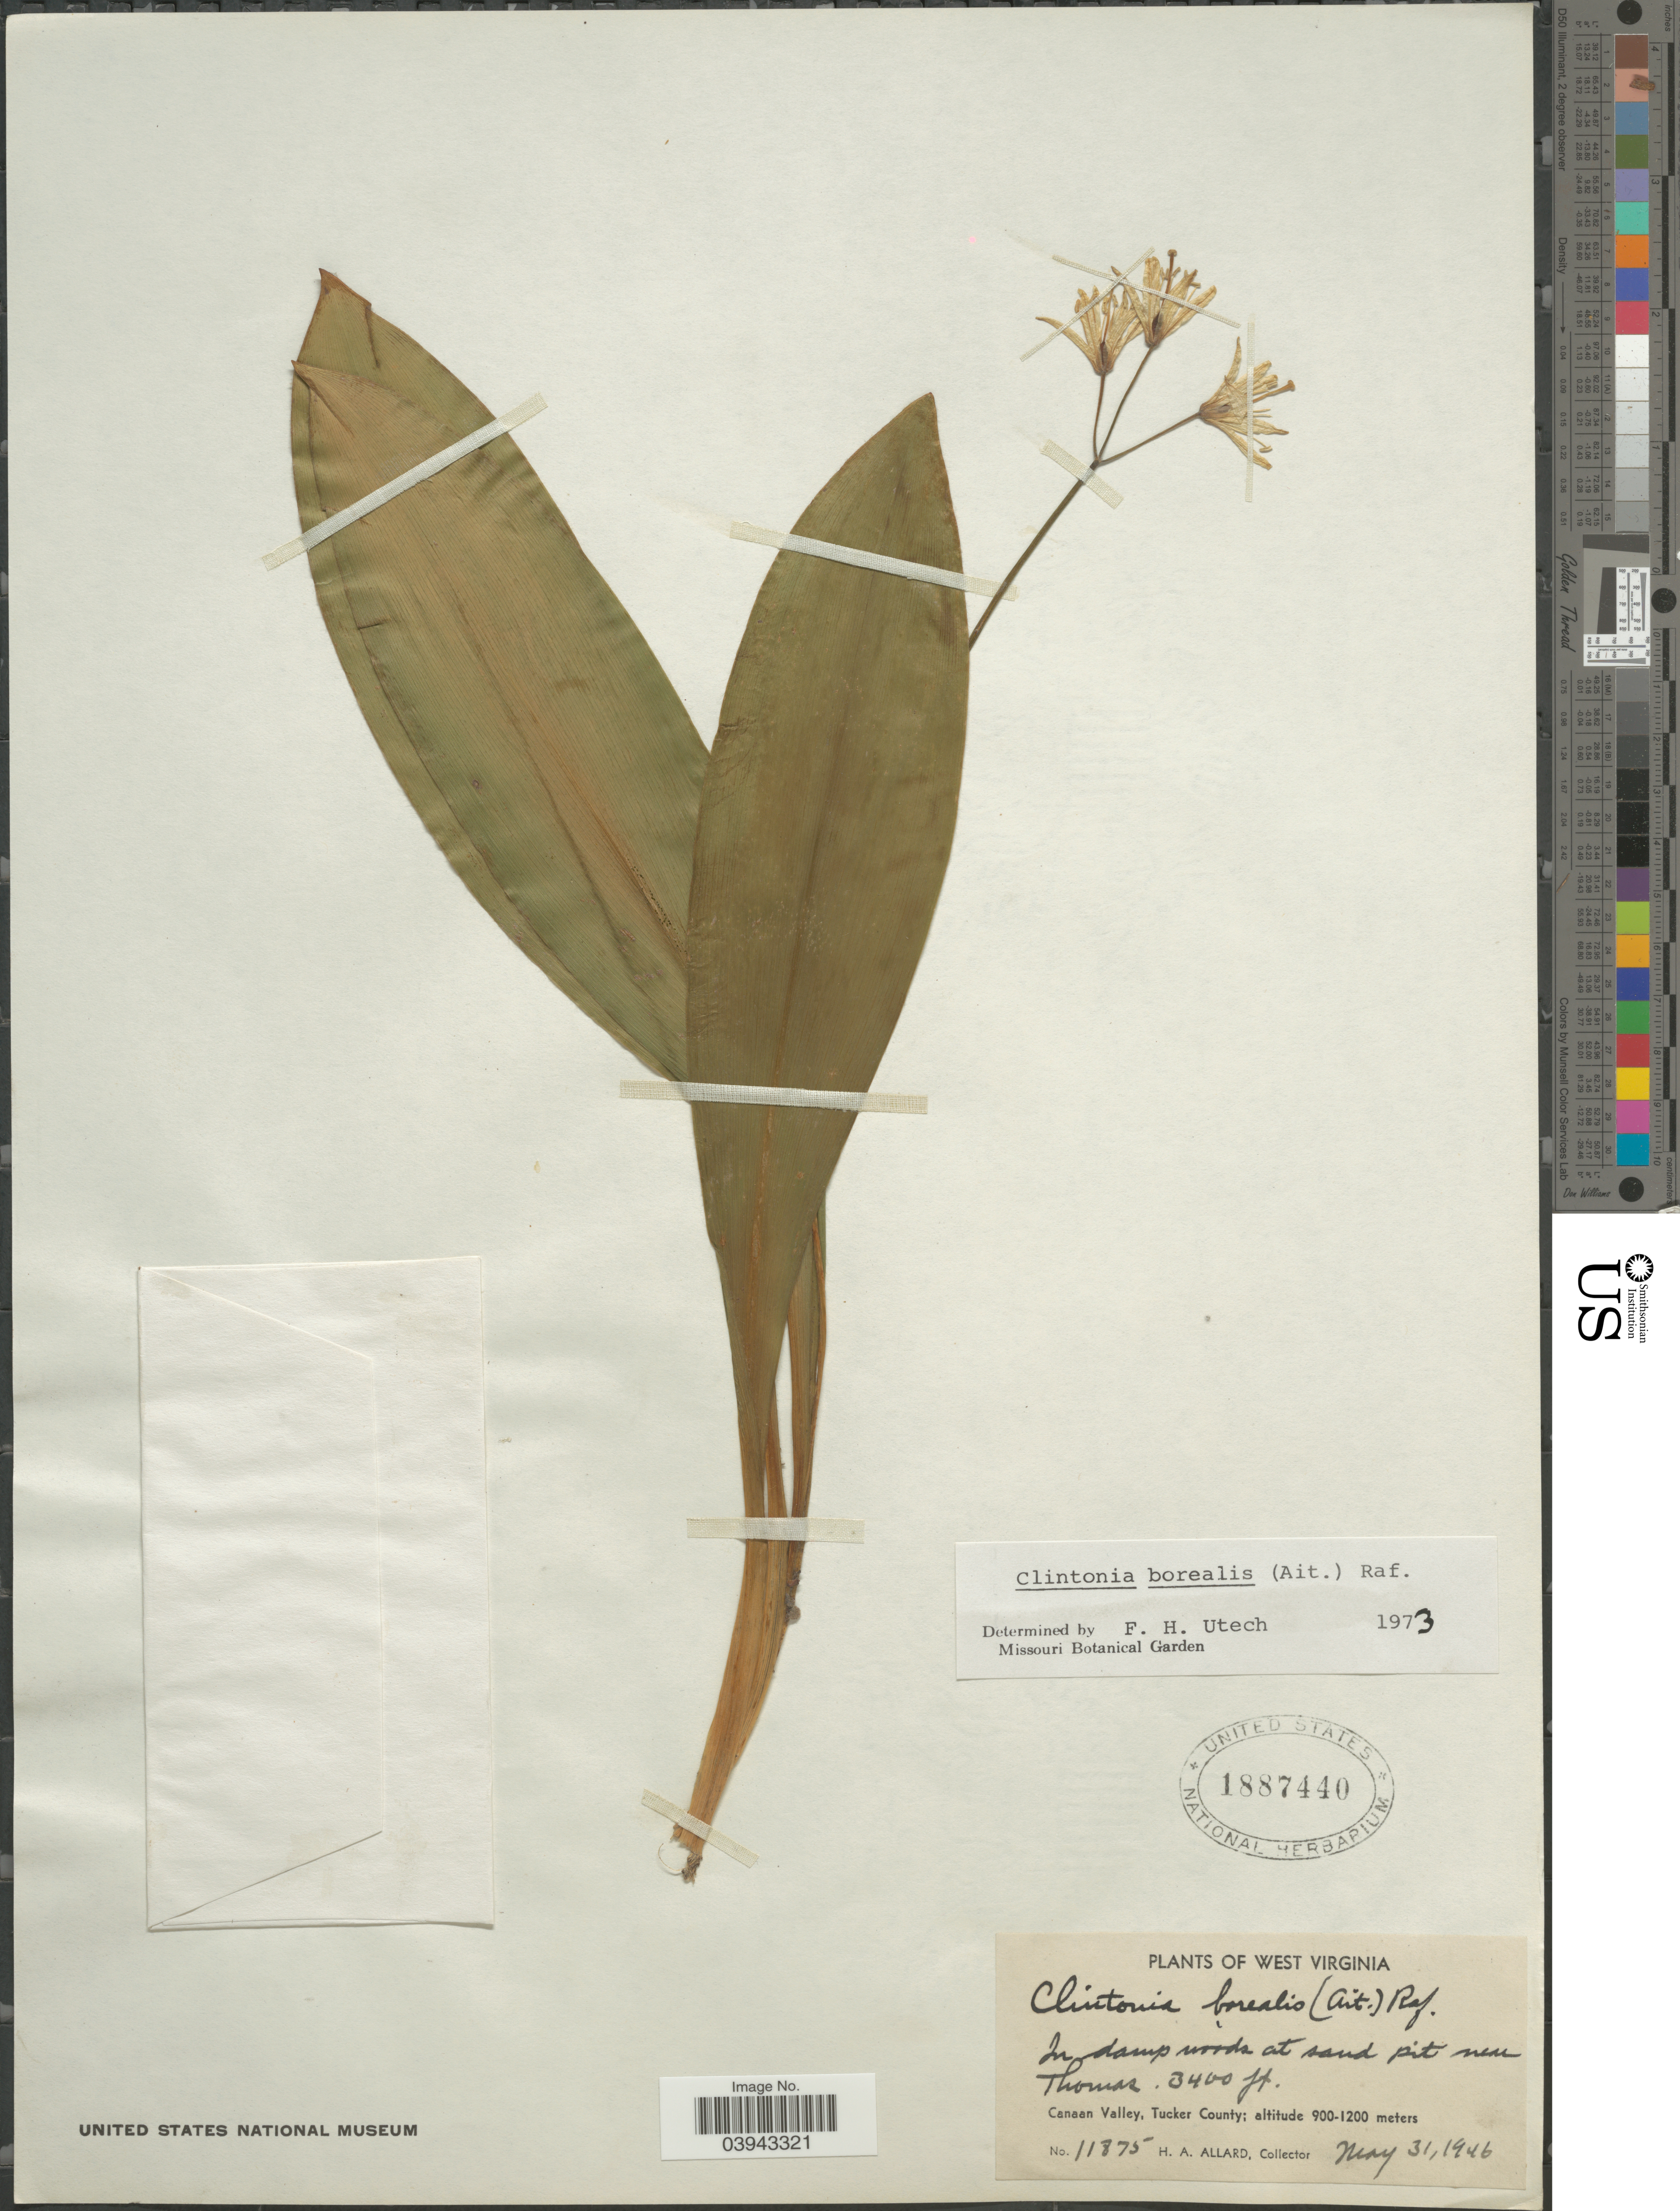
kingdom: Plantae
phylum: Tracheophyta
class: Liliopsida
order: Liliales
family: Liliaceae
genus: Clintonia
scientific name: Clintonia borealis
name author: (Aiton) Raf.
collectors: H. A. Allard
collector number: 11875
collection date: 1946-05-31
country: United States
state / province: West Virginia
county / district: Tucker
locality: At sand pit near Thomas. Canaan Valley, Tucker County.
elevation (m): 1036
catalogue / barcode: US 1887440